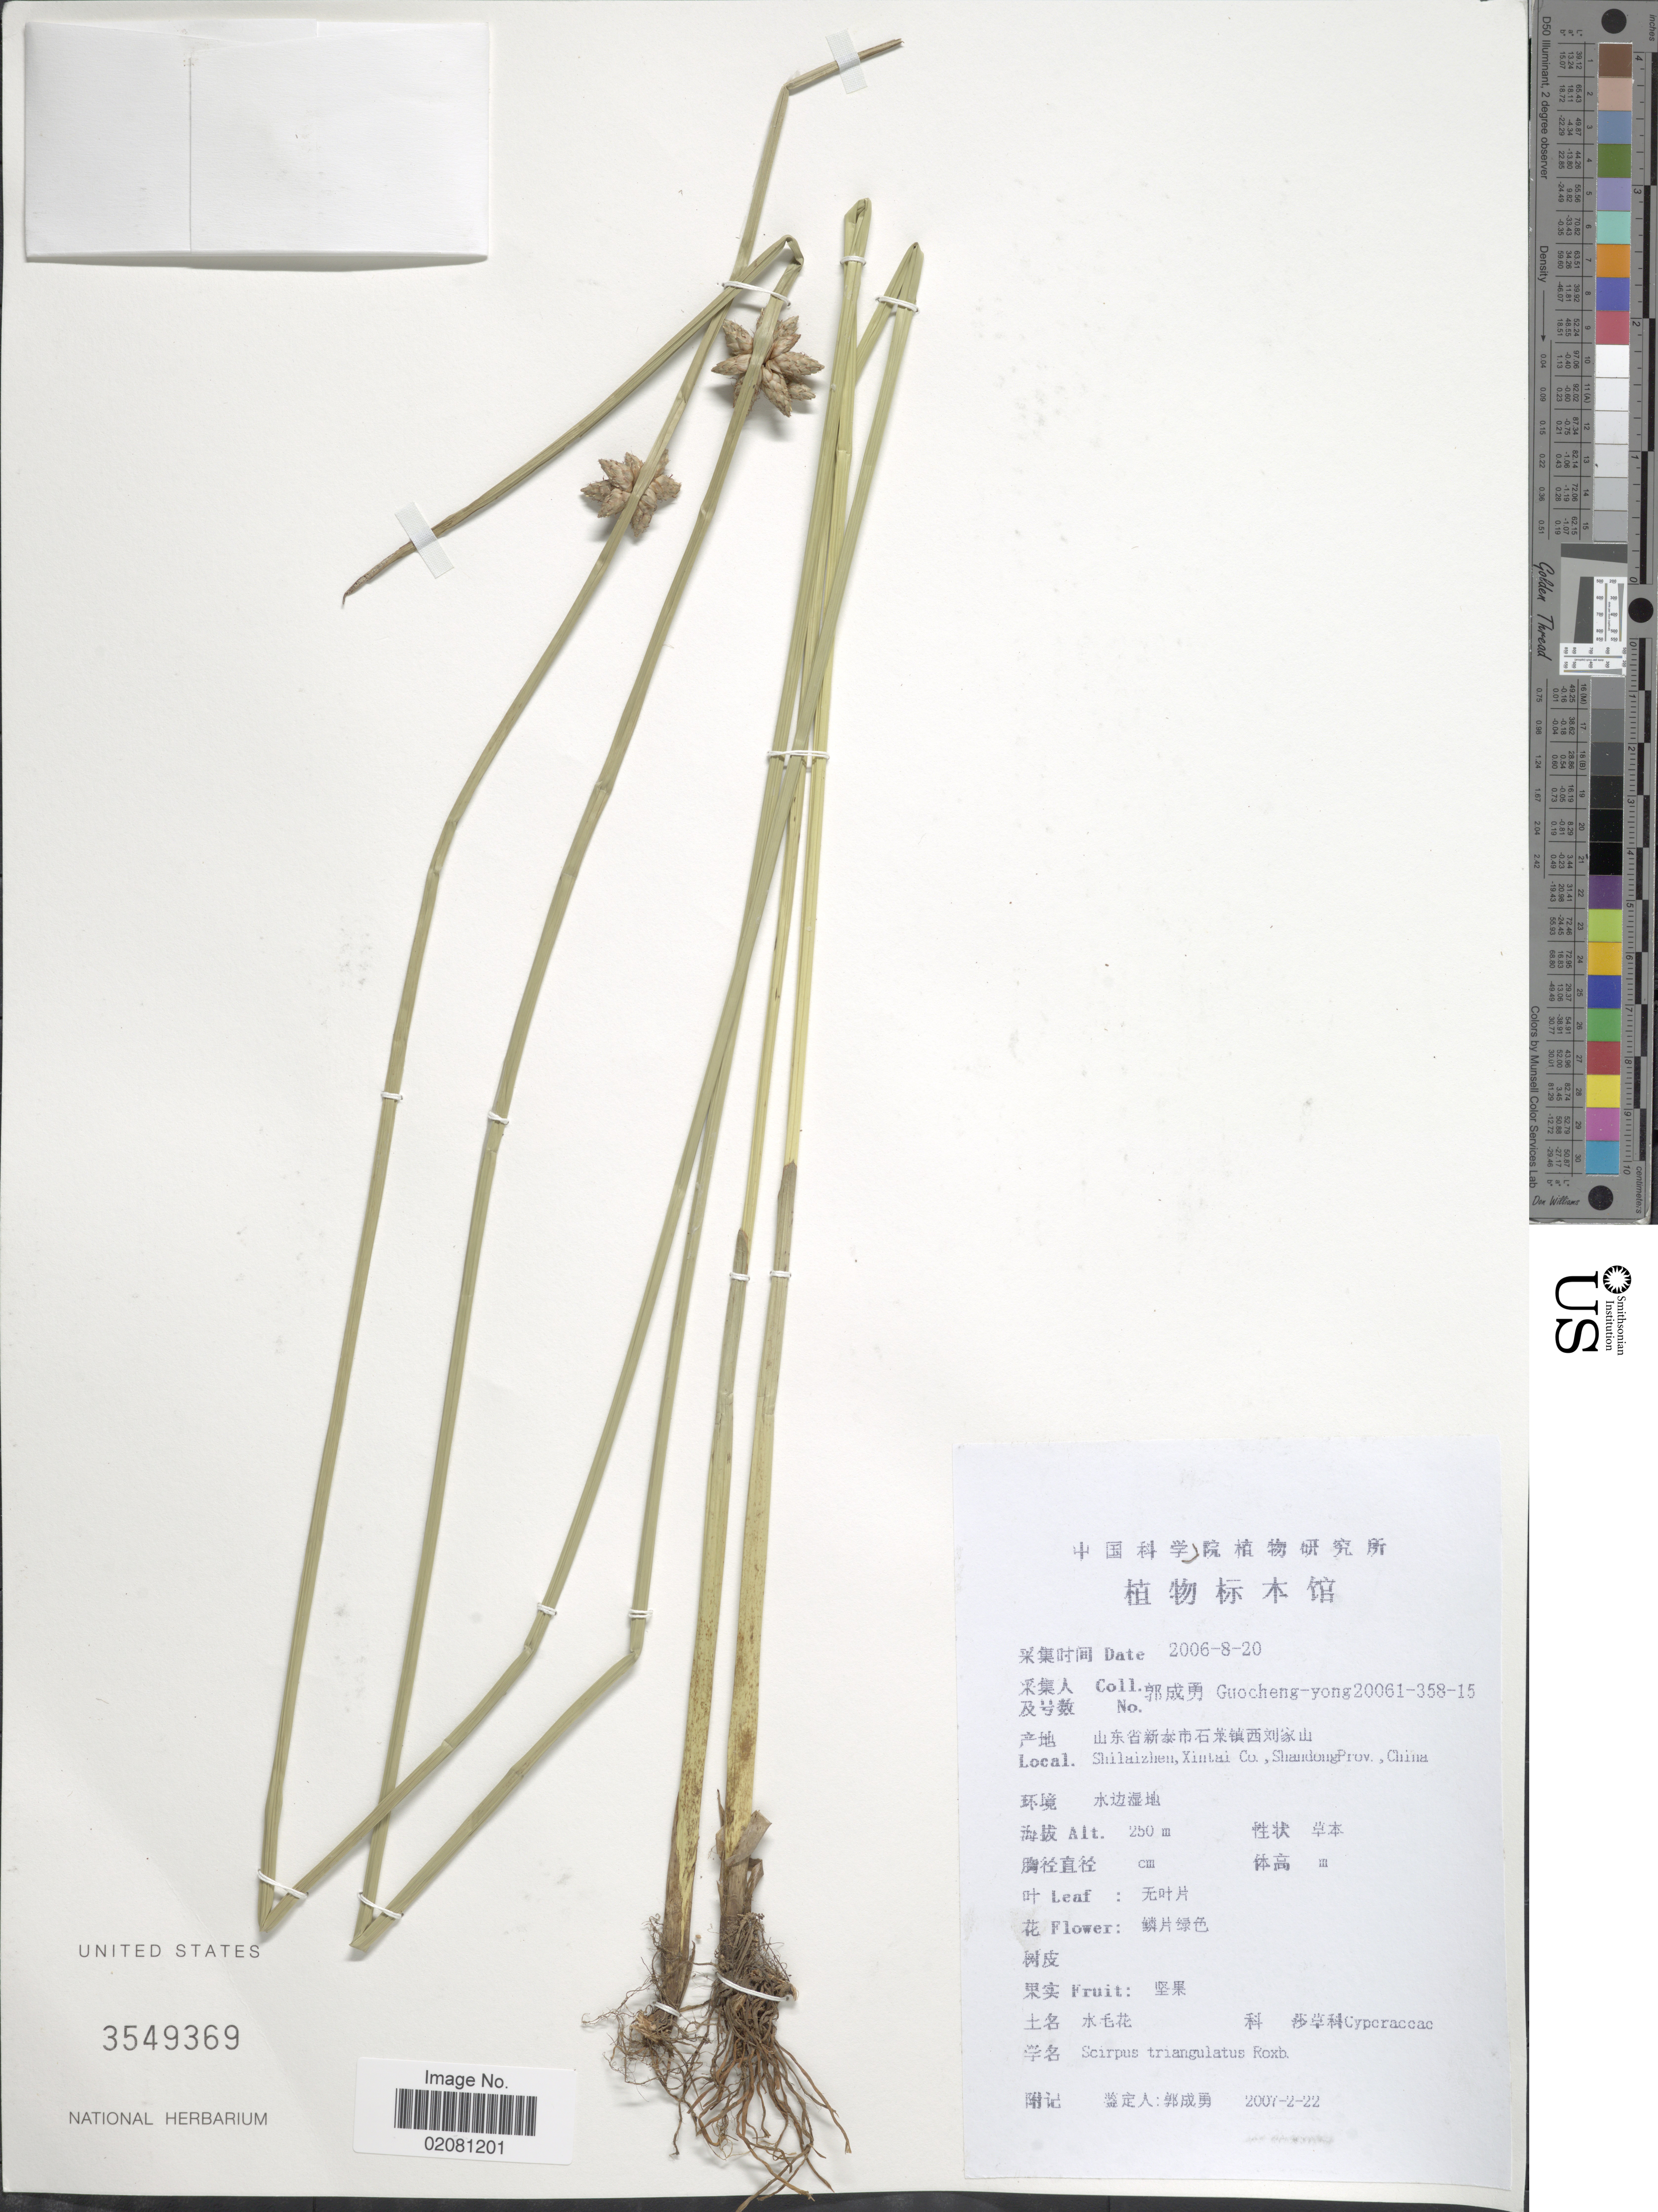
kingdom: Plantae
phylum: Tracheophyta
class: Liliopsida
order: Poales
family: Cyperaceae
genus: Schoenoplectus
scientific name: Schoenoplectus triangulatus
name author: (Roxb.) Soják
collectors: Guo cheng-yong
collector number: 2006135815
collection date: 2006-08-20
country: China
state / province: Shandong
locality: Shilaizhen, Xintai Co.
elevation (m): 250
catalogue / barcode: US 3549369